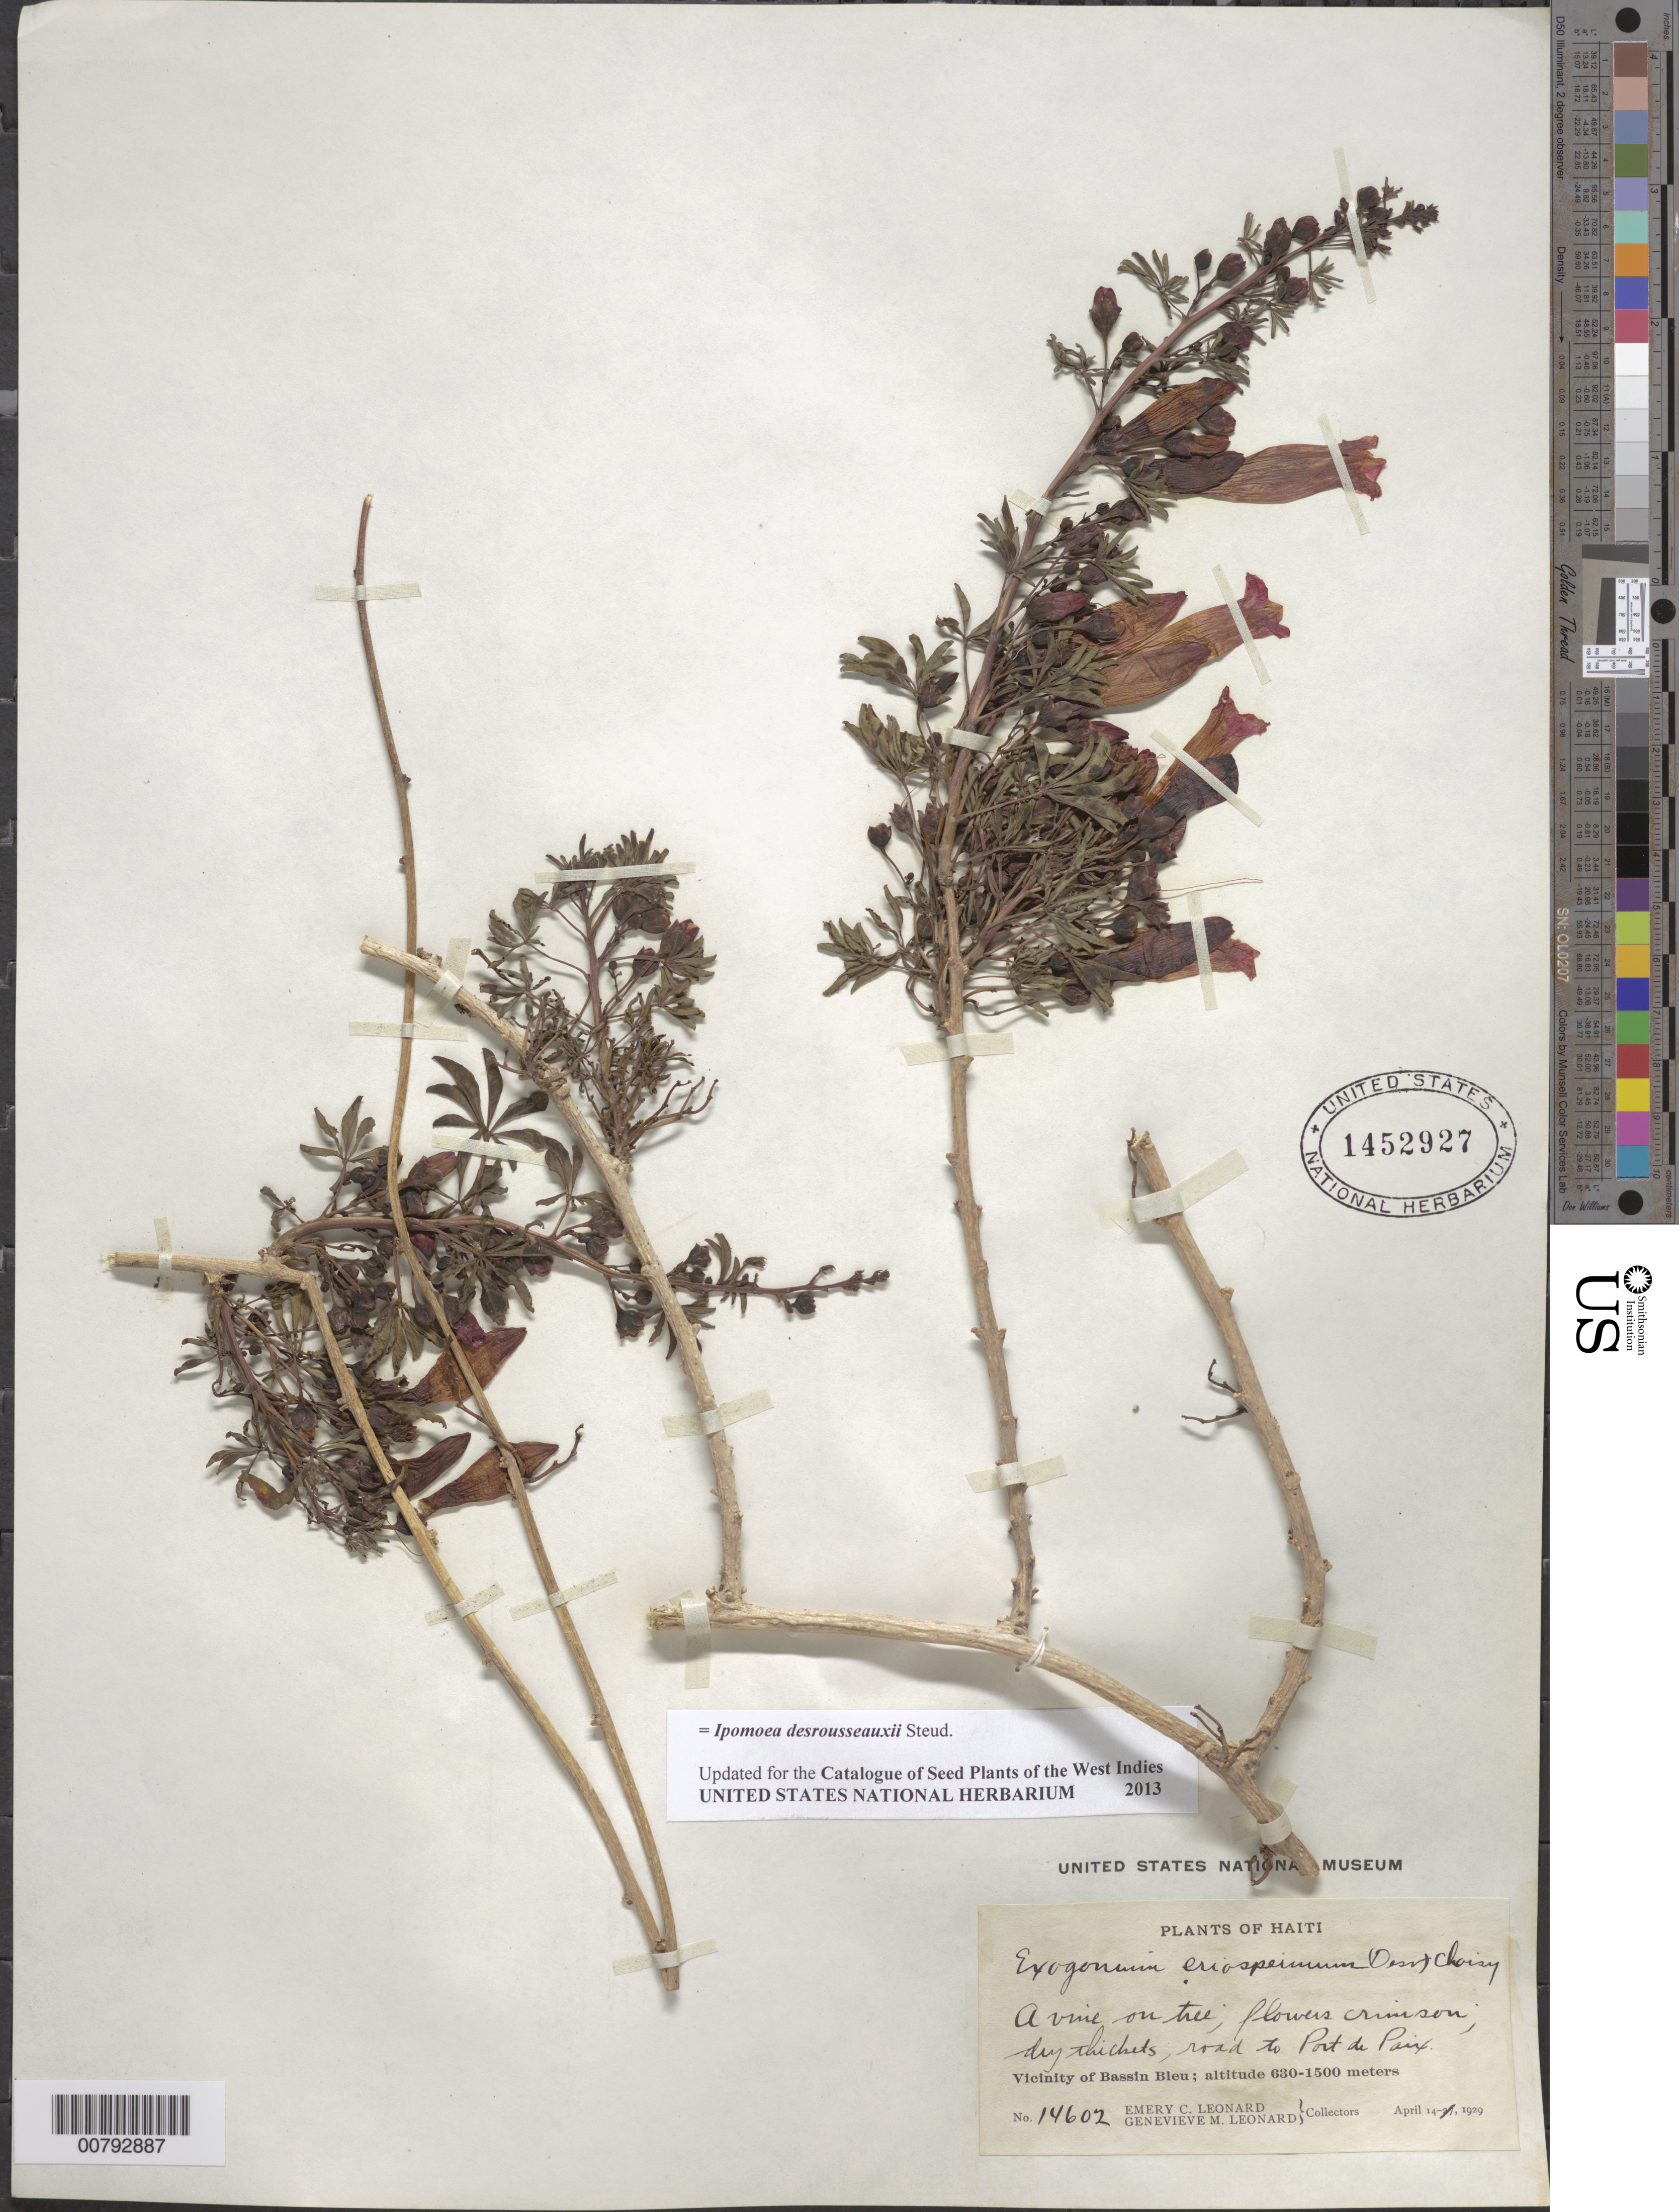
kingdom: Plantae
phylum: Tracheophyta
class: Magnoliopsida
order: Solanales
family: Convolvulaceae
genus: Ipomoea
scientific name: Ipomoea desrousseauxii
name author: Steud.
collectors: E. C. Leonard & G. M. Leonard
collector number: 14602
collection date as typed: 14 Apr 1929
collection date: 1929-04-14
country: Haiti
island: Hispaniola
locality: Vicinity of Bassin Bleu, road to Port de Paix.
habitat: Dry thickets.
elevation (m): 630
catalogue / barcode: US 1452927